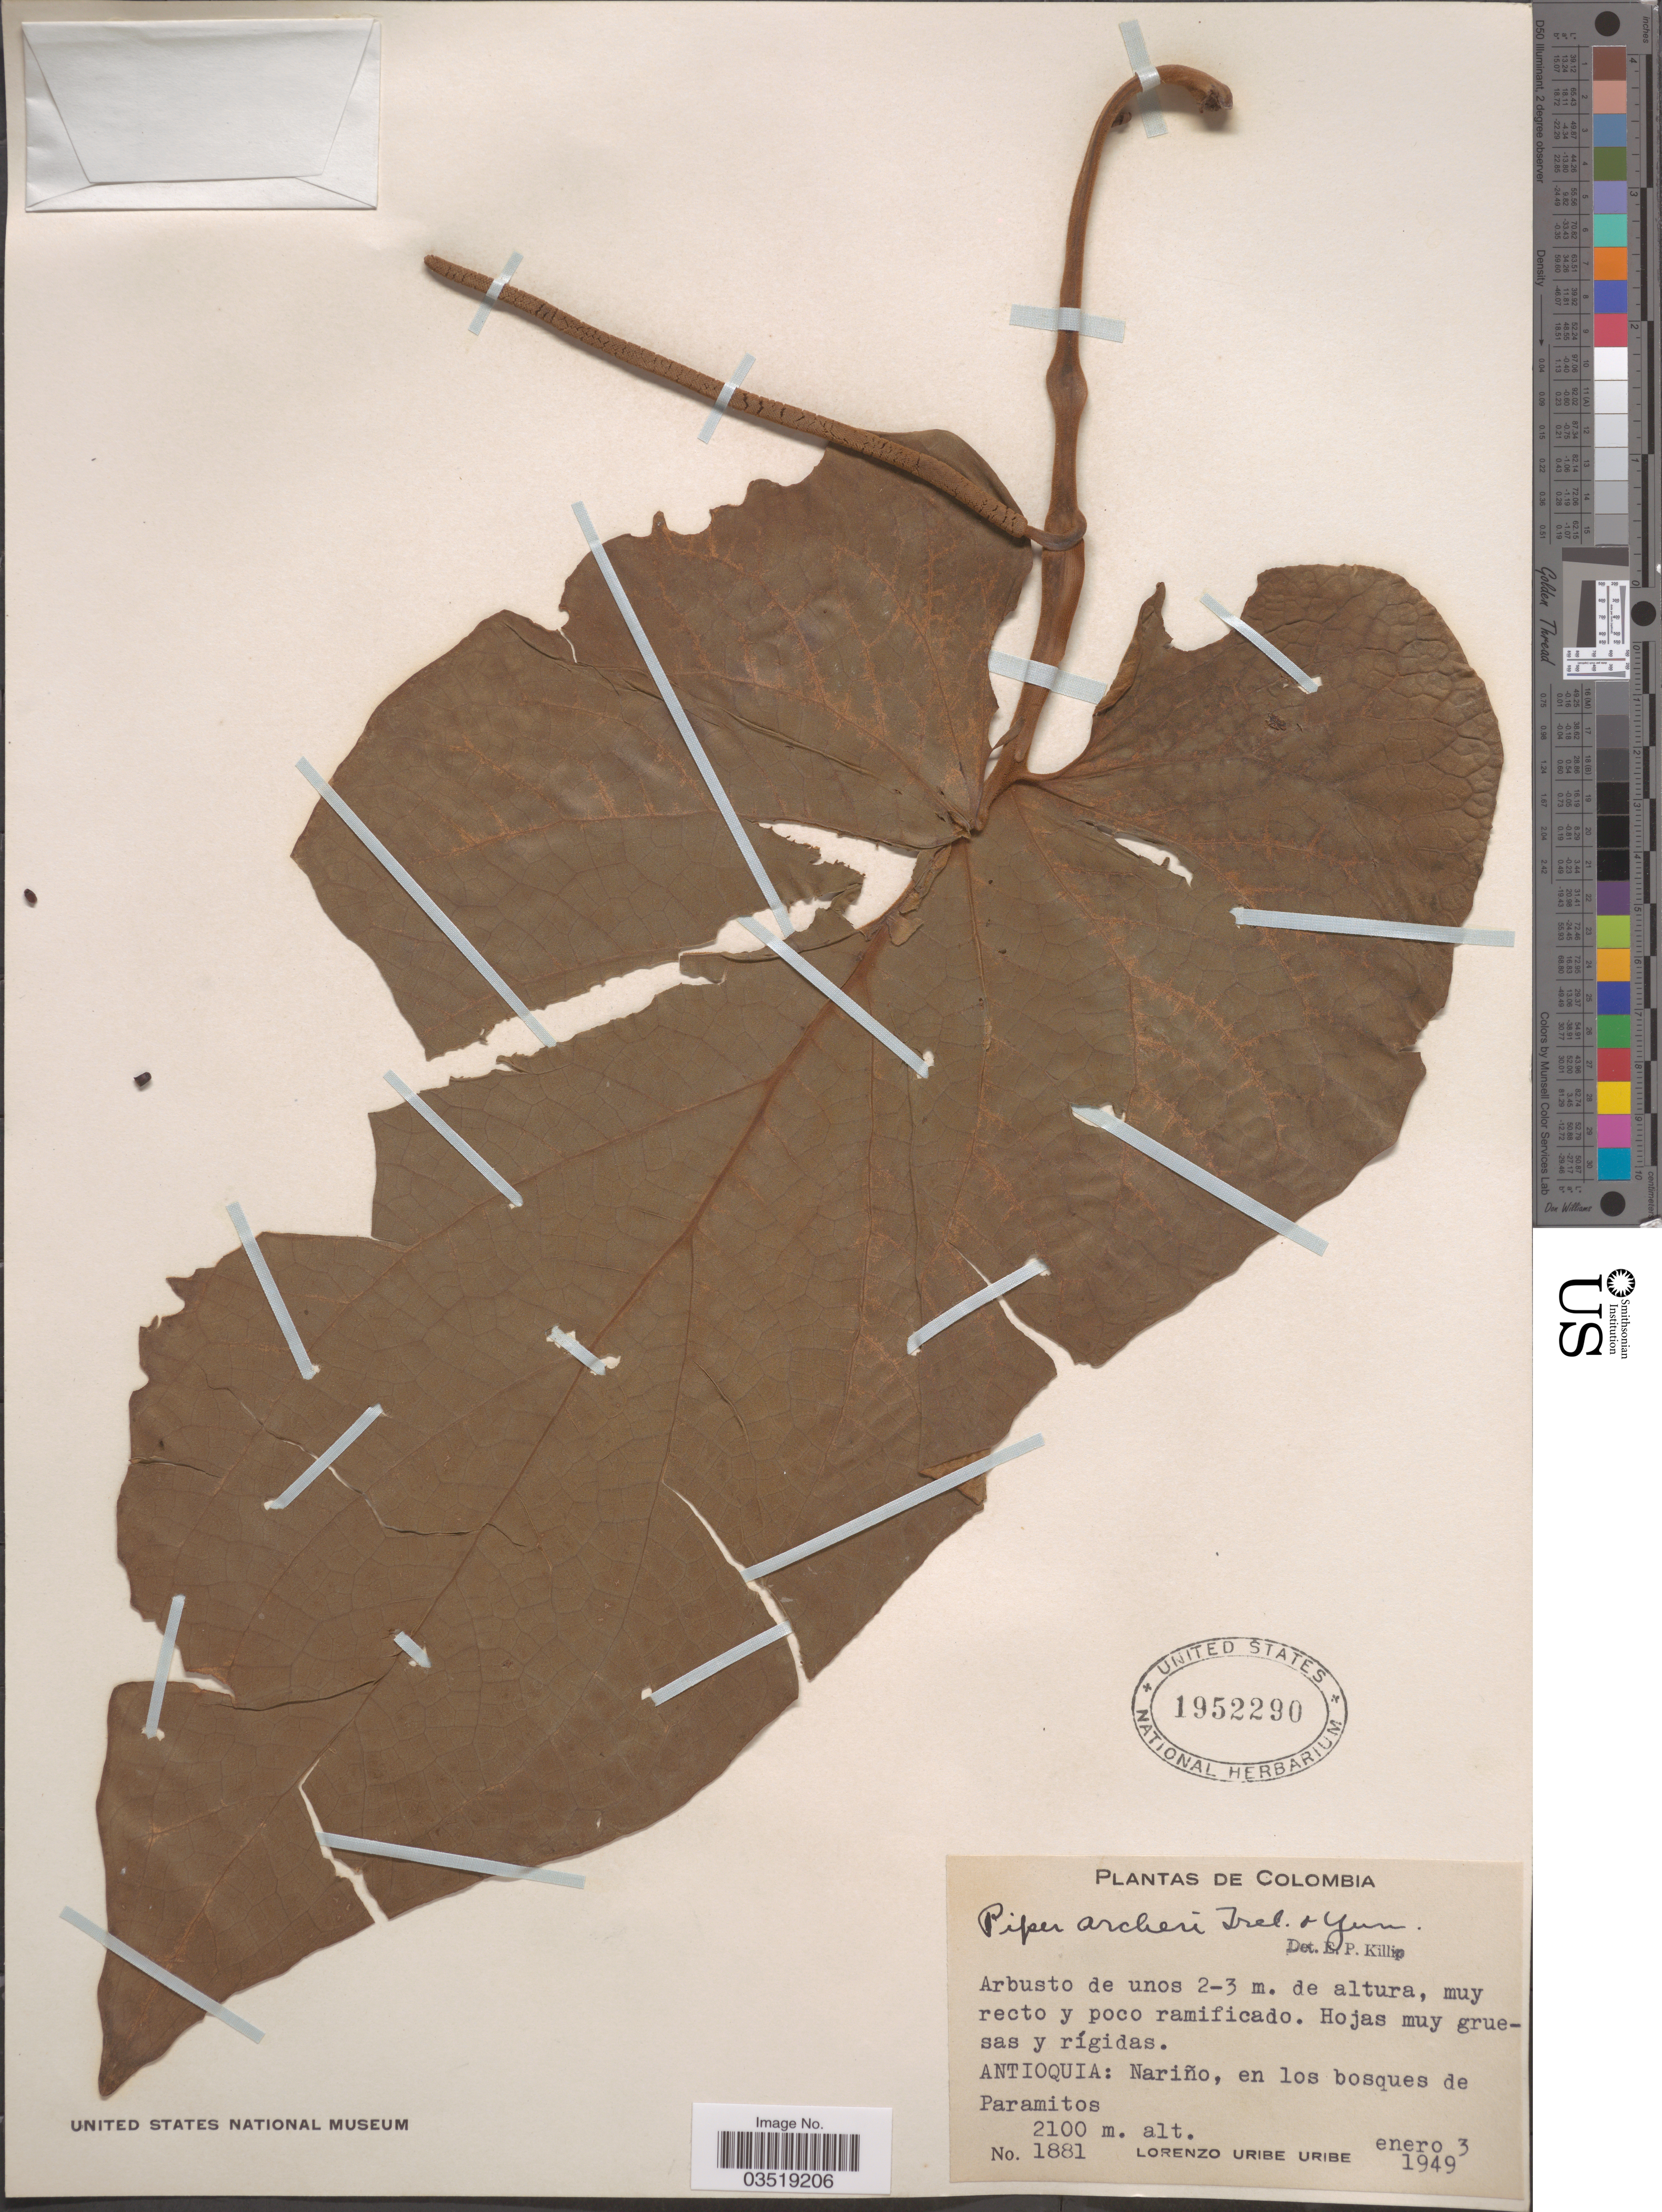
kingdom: Plantae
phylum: Tracheophyta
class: Magnoliopsida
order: Piperales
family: Piperaceae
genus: Piper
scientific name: Piper archeri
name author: Trel. & Yunck.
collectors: L. Uribe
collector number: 1881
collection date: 1949-01-03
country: Colombia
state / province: Antioquia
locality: Nariño, en los bosques de Paramitos.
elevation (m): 2100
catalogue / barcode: US 1952290